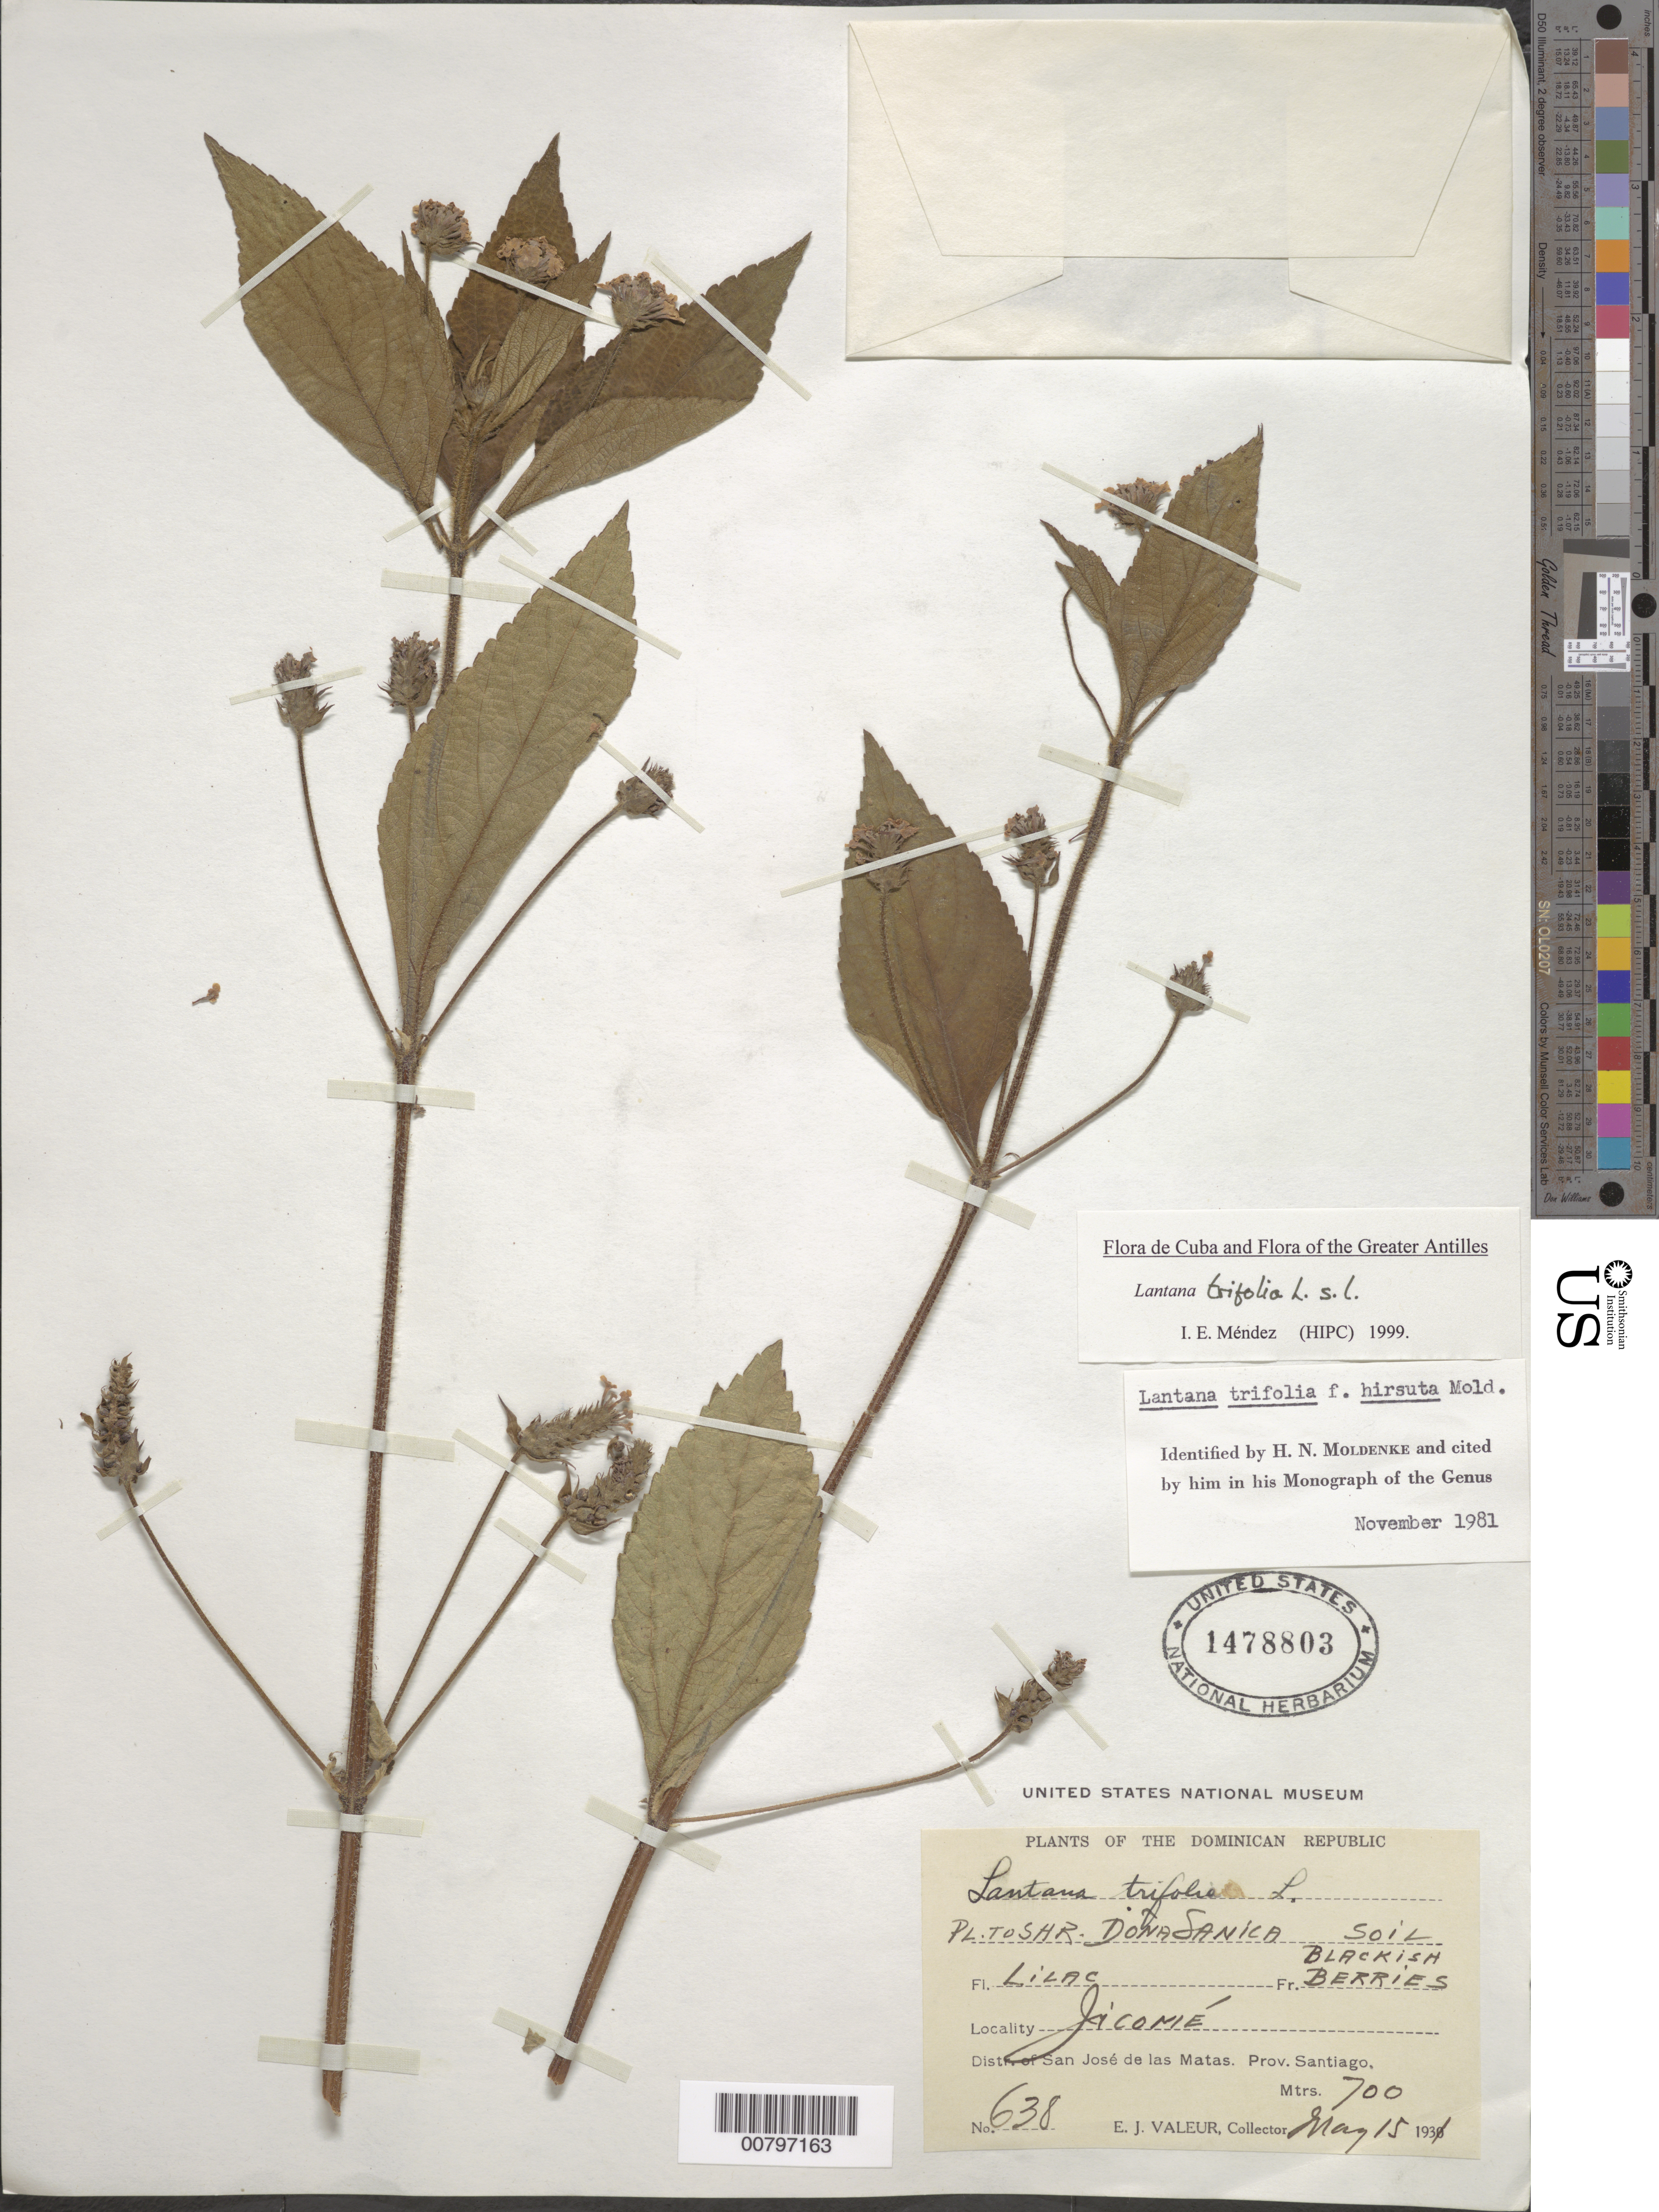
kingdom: Plantae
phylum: Tracheophyta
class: Magnoliopsida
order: Lamiales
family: Verbenaceae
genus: Lantana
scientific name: Lantana trifolia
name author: L.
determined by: Méndez, Isidro E., (HIPC)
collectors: E. Valeur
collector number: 638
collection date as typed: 15 May 1931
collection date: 1931-05-15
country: Dominican Republic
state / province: Santiago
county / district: San José de las Matas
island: Hispaniola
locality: Jicomé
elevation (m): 700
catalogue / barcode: US 1478803